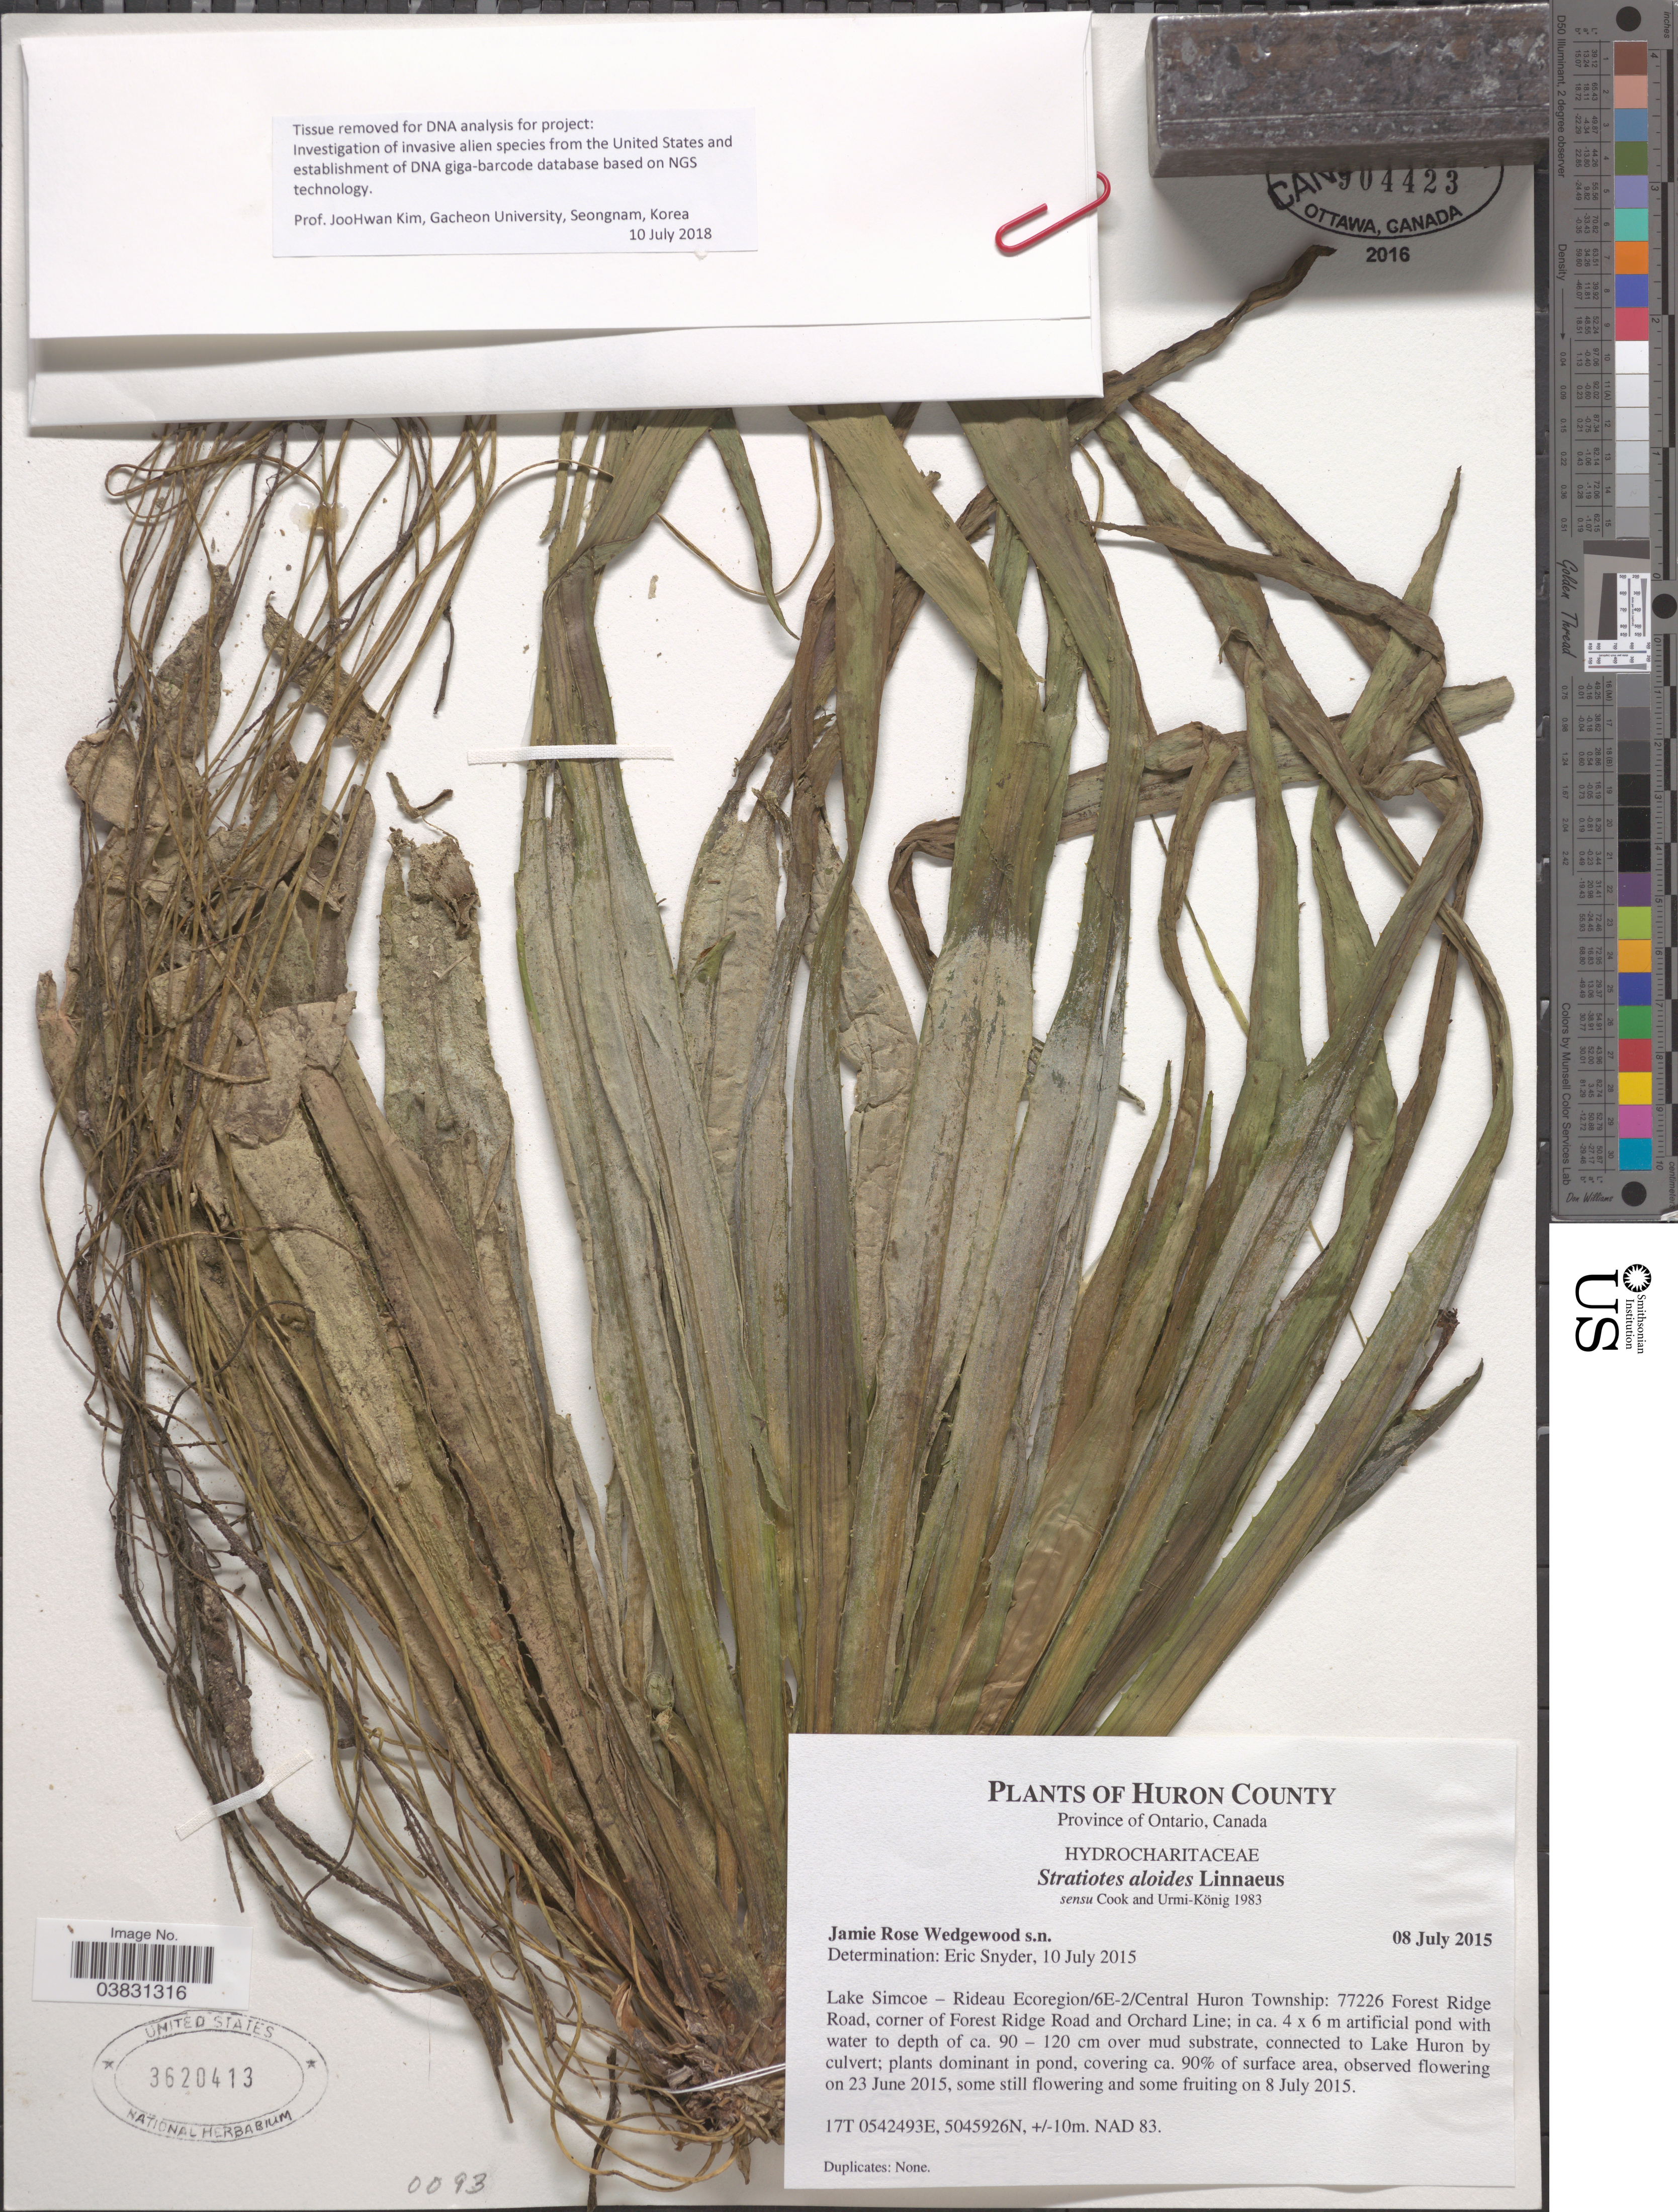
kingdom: Plantae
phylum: Tracheophyta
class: Liliopsida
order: Alismatales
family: Hydrocharitaceae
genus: Stratiotes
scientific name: Stratiotes aloides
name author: L.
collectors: J. Wedgewood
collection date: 2015-07-10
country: Canada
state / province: Ontario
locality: Huron County. Lake Simcoe- Rideau Ecoregion/6E-2/Central Huron Township: 77226 Forest Ridge Road, corner of Forest Ridge Road and Orchard Line. Connected to Lake Huron; covering ca. 90% of surface area. 17T. NAD 83.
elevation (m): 10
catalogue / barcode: US 3620413